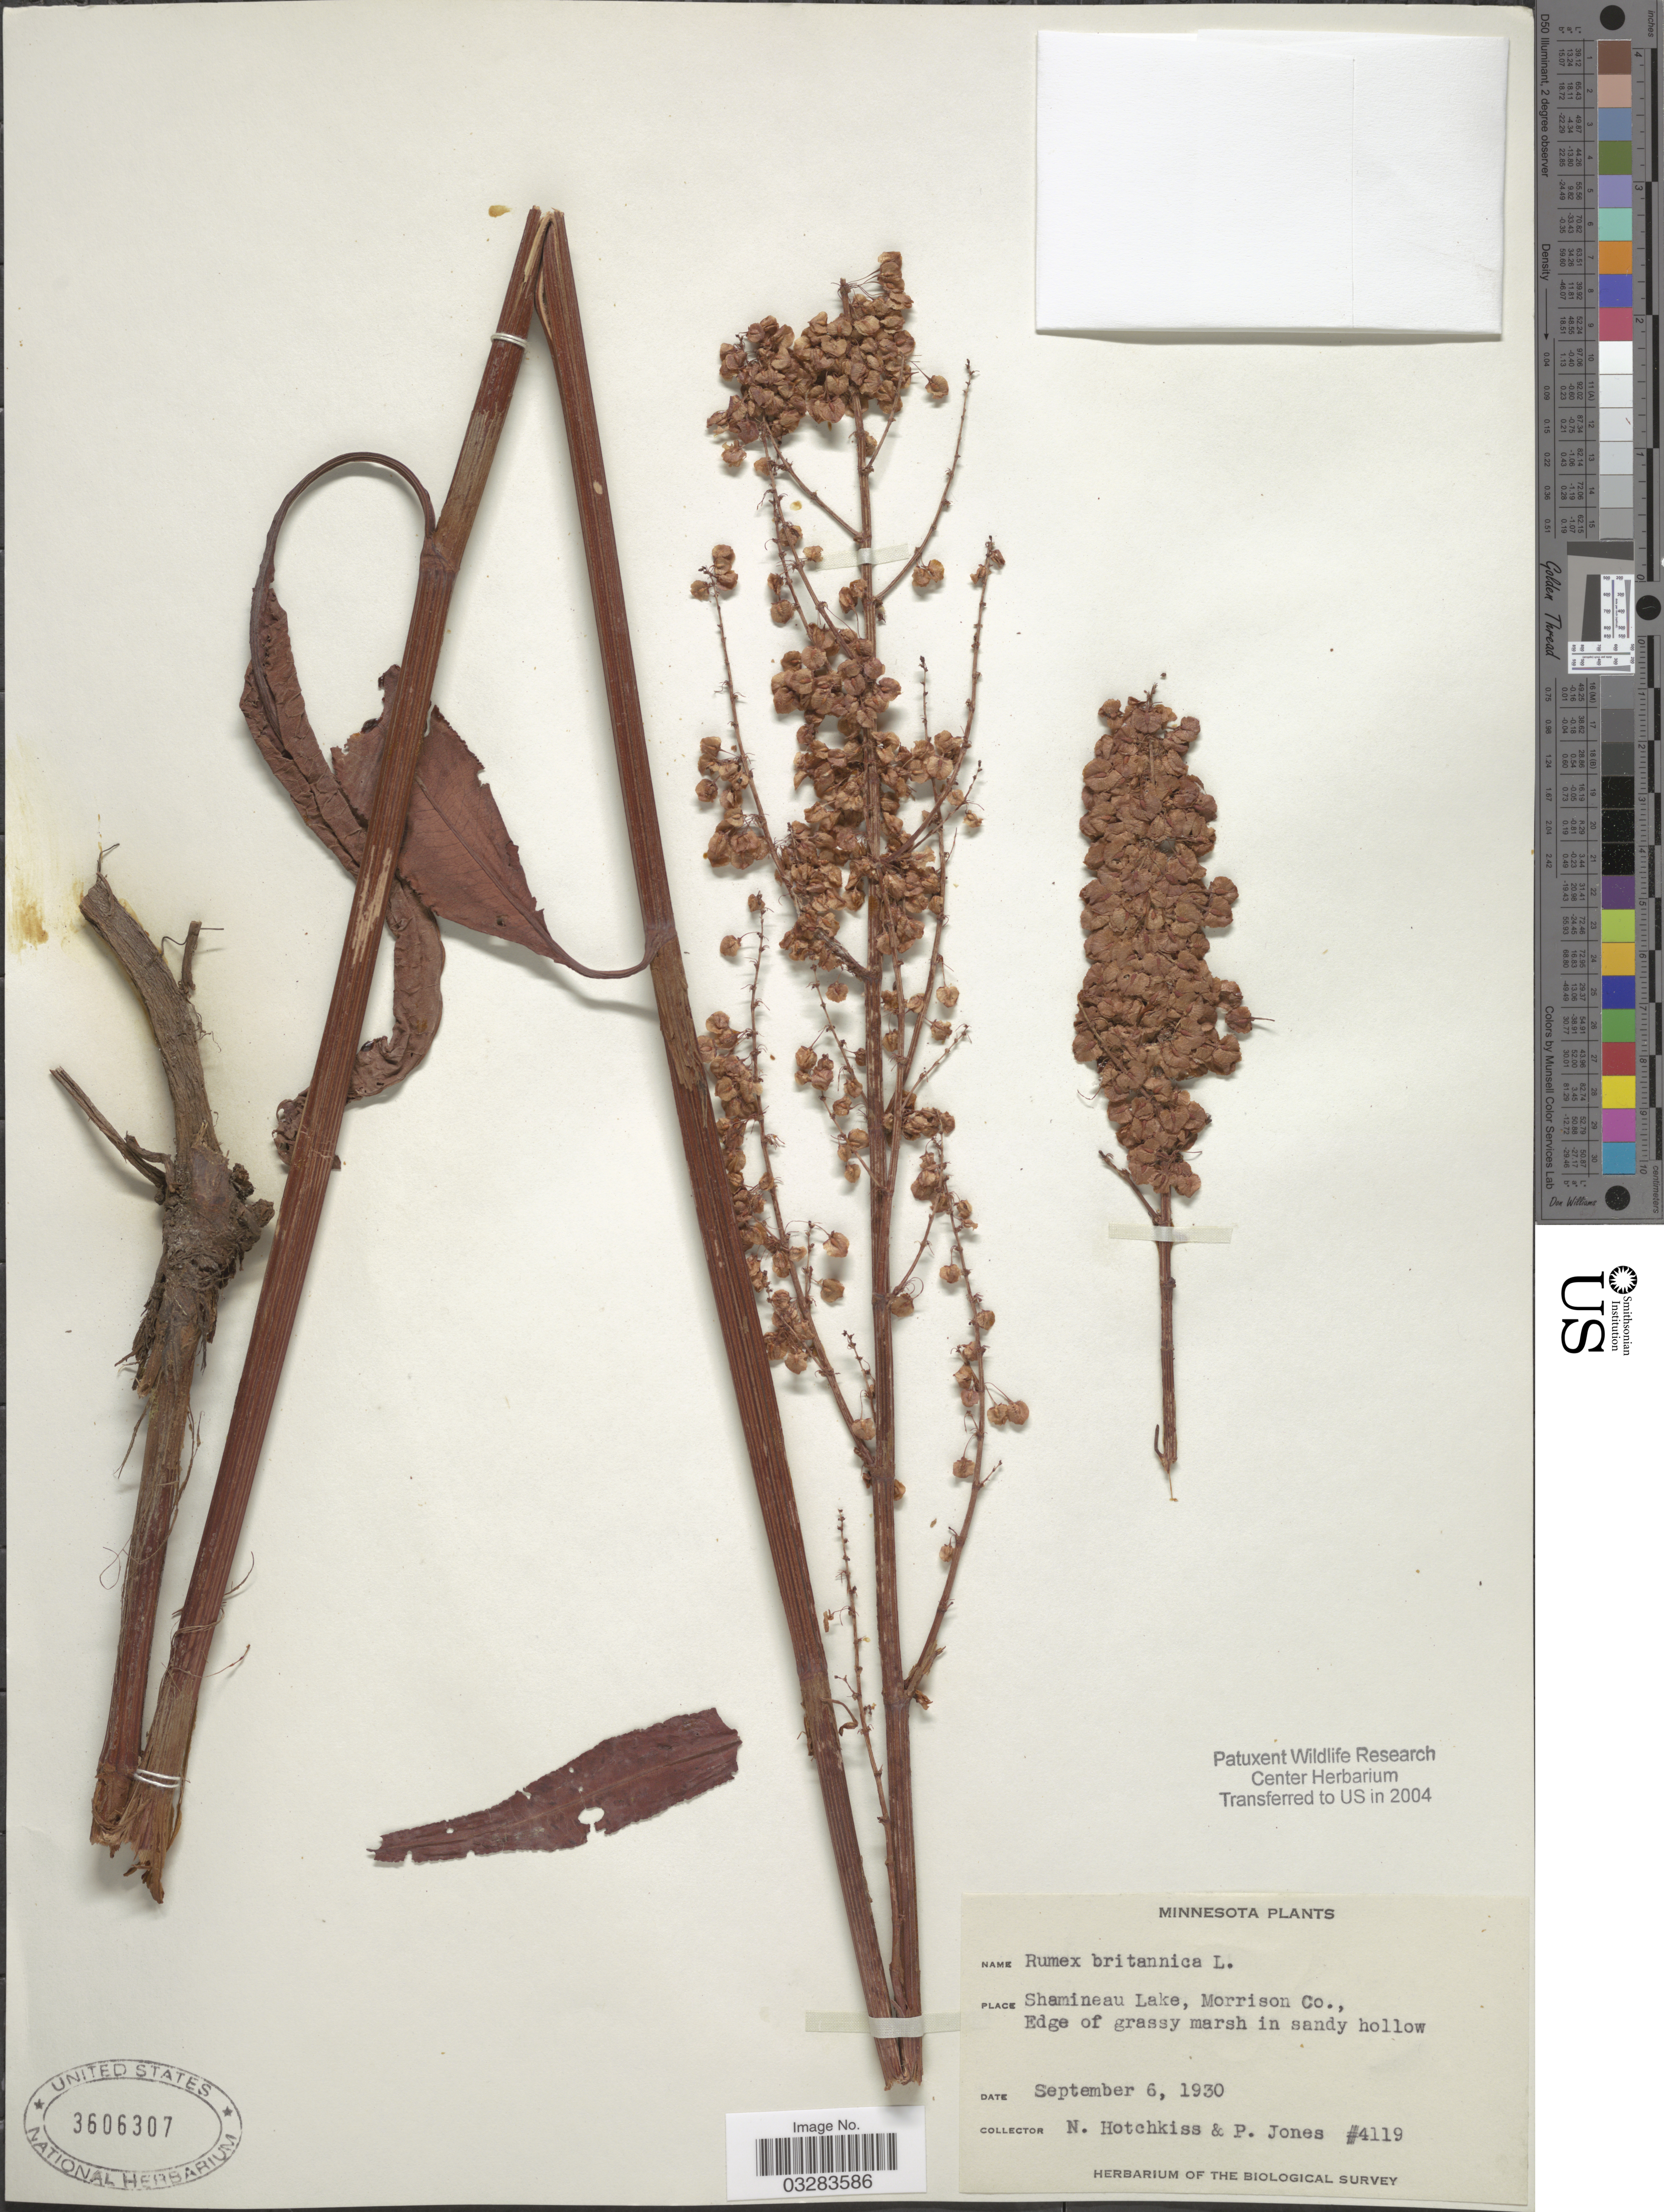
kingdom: Plantae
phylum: Tracheophyta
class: Magnoliopsida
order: Caryophyllales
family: Polygonaceae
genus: Rumex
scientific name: Rumex britannica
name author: L.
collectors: N. Hotchkiss & P. Jones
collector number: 4119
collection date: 1930-09-06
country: United States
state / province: Minnesota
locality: Shamineau Lake, Morrison Co.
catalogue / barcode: US 3606307